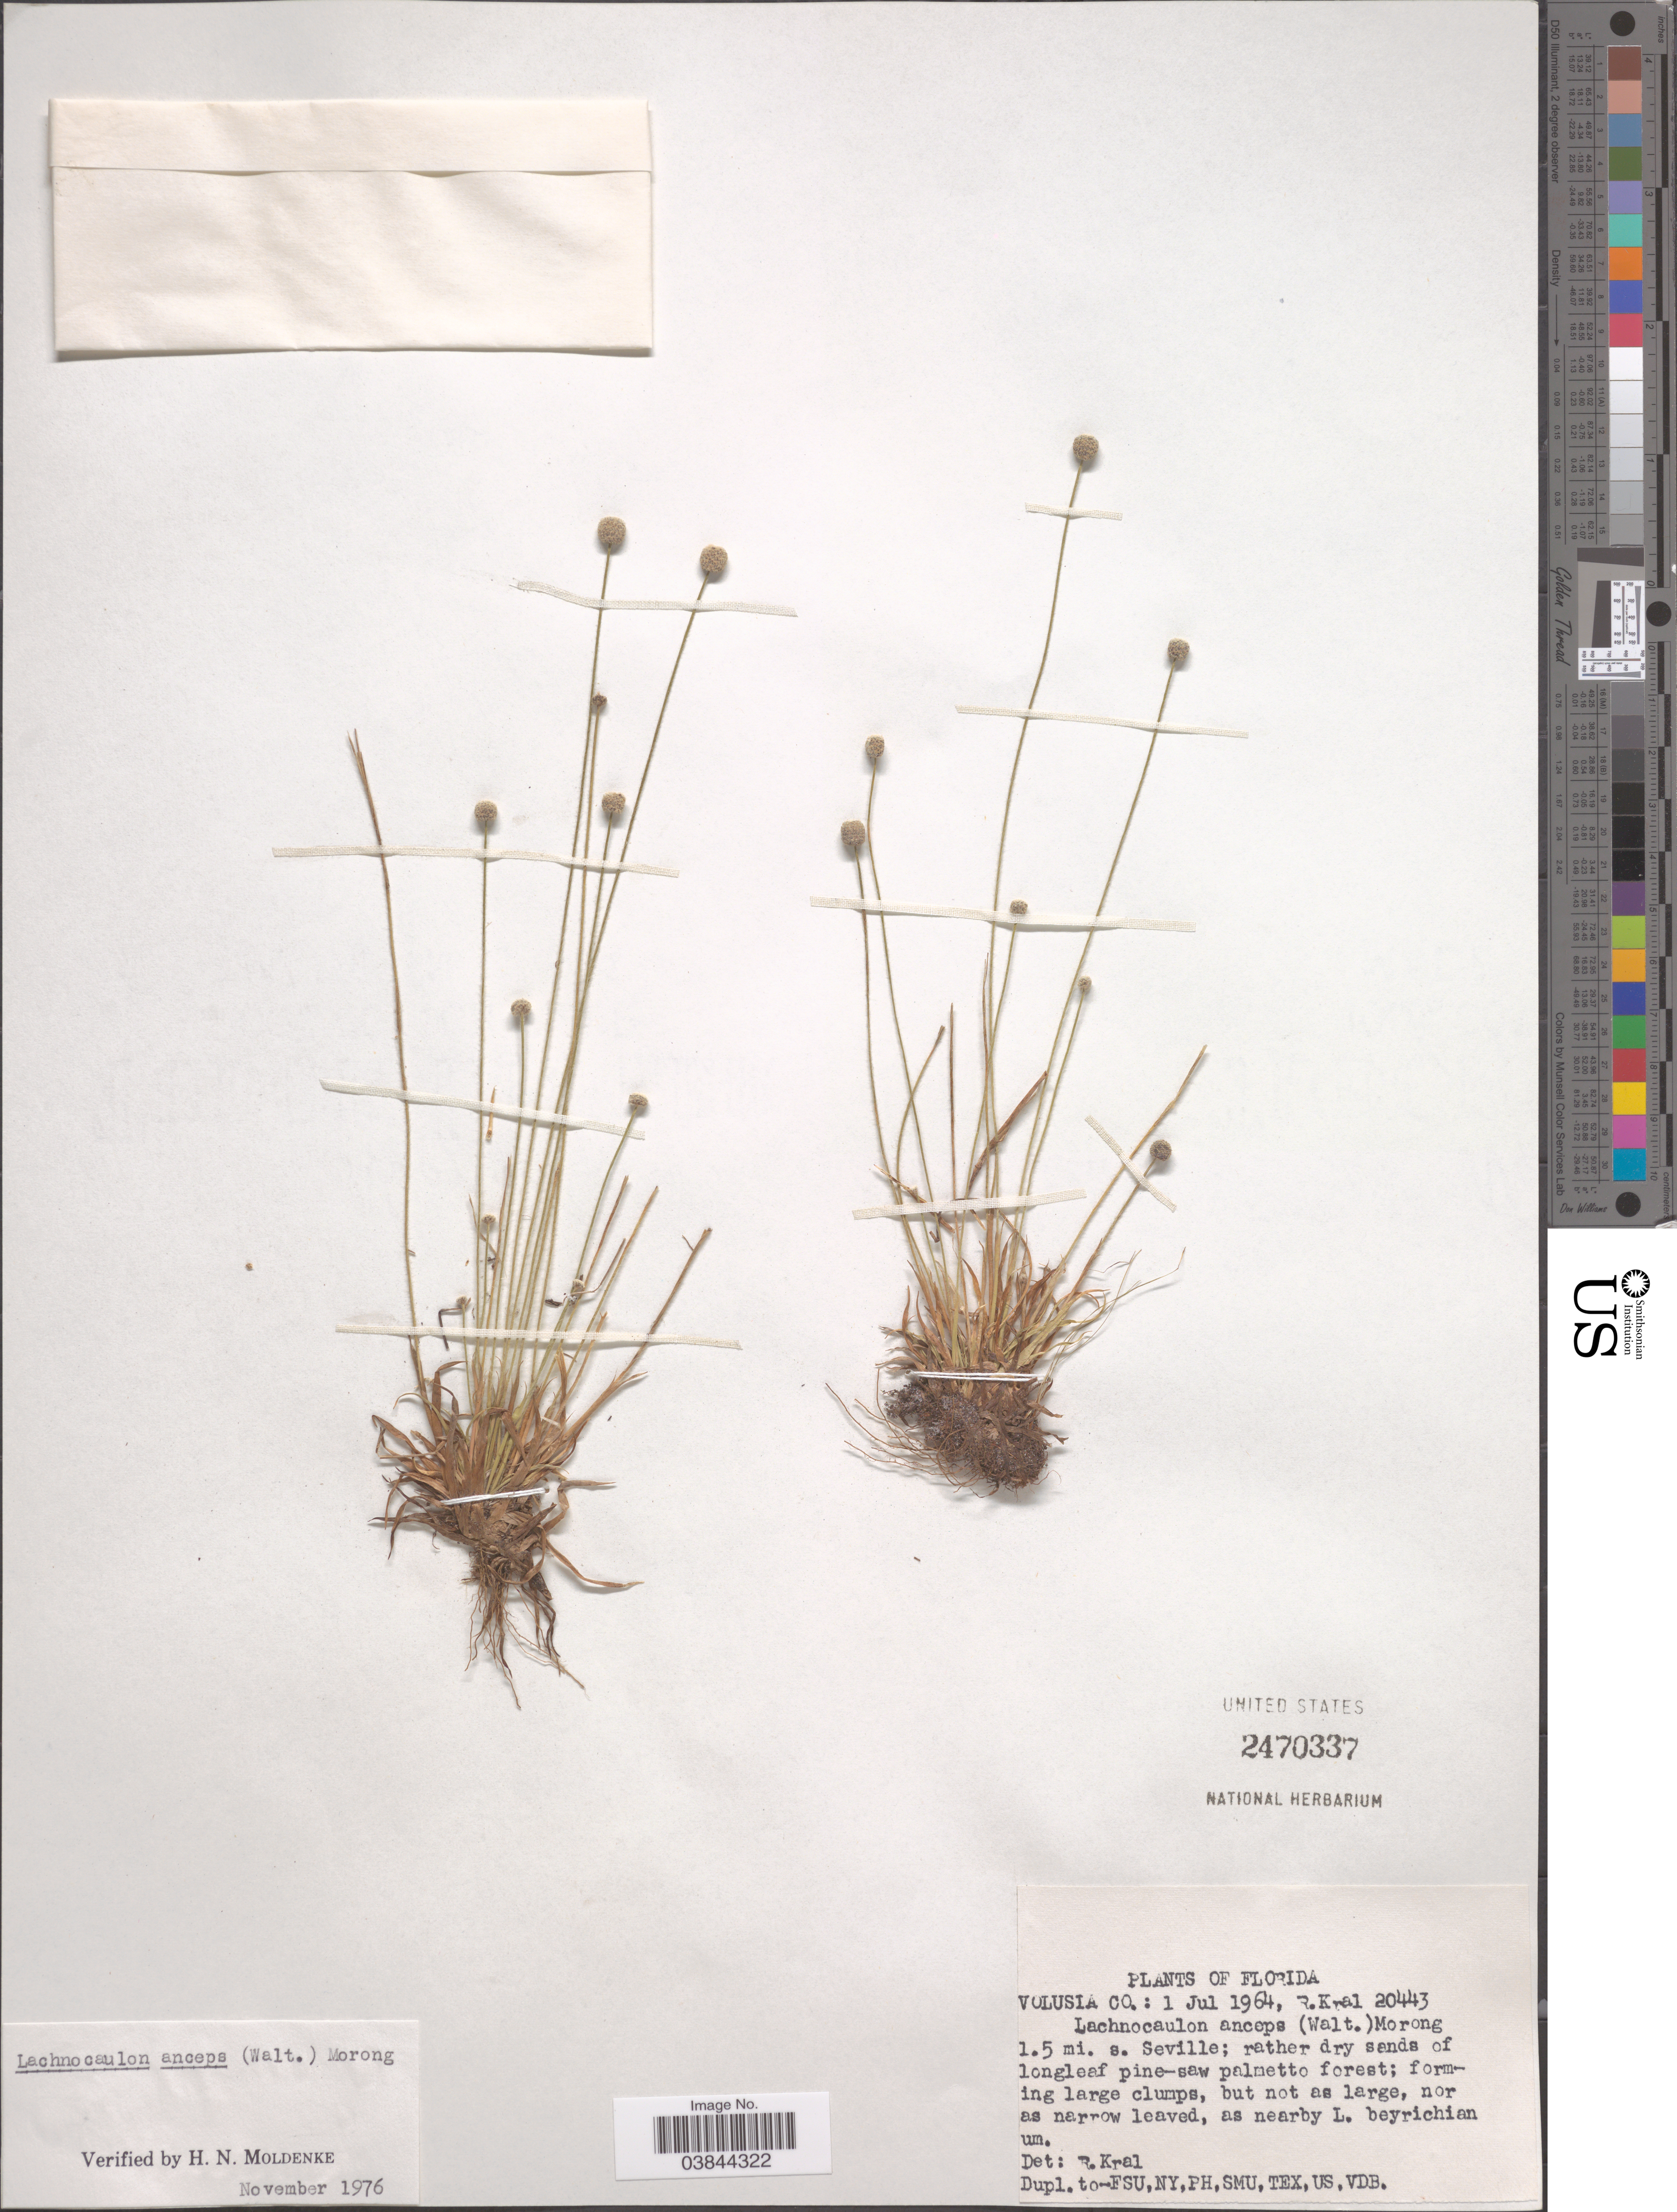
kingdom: Plantae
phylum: Tracheophyta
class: Liliopsida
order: Poales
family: Eriocaulaceae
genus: Lachnocaulon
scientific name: Lachnocaulon anceps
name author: (Walter) Morong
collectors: R. Kral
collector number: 20443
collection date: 1964-07-01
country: United States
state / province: Florida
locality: Volusia Co. 1.5 mi. s. Seville.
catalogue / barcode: US 2470337